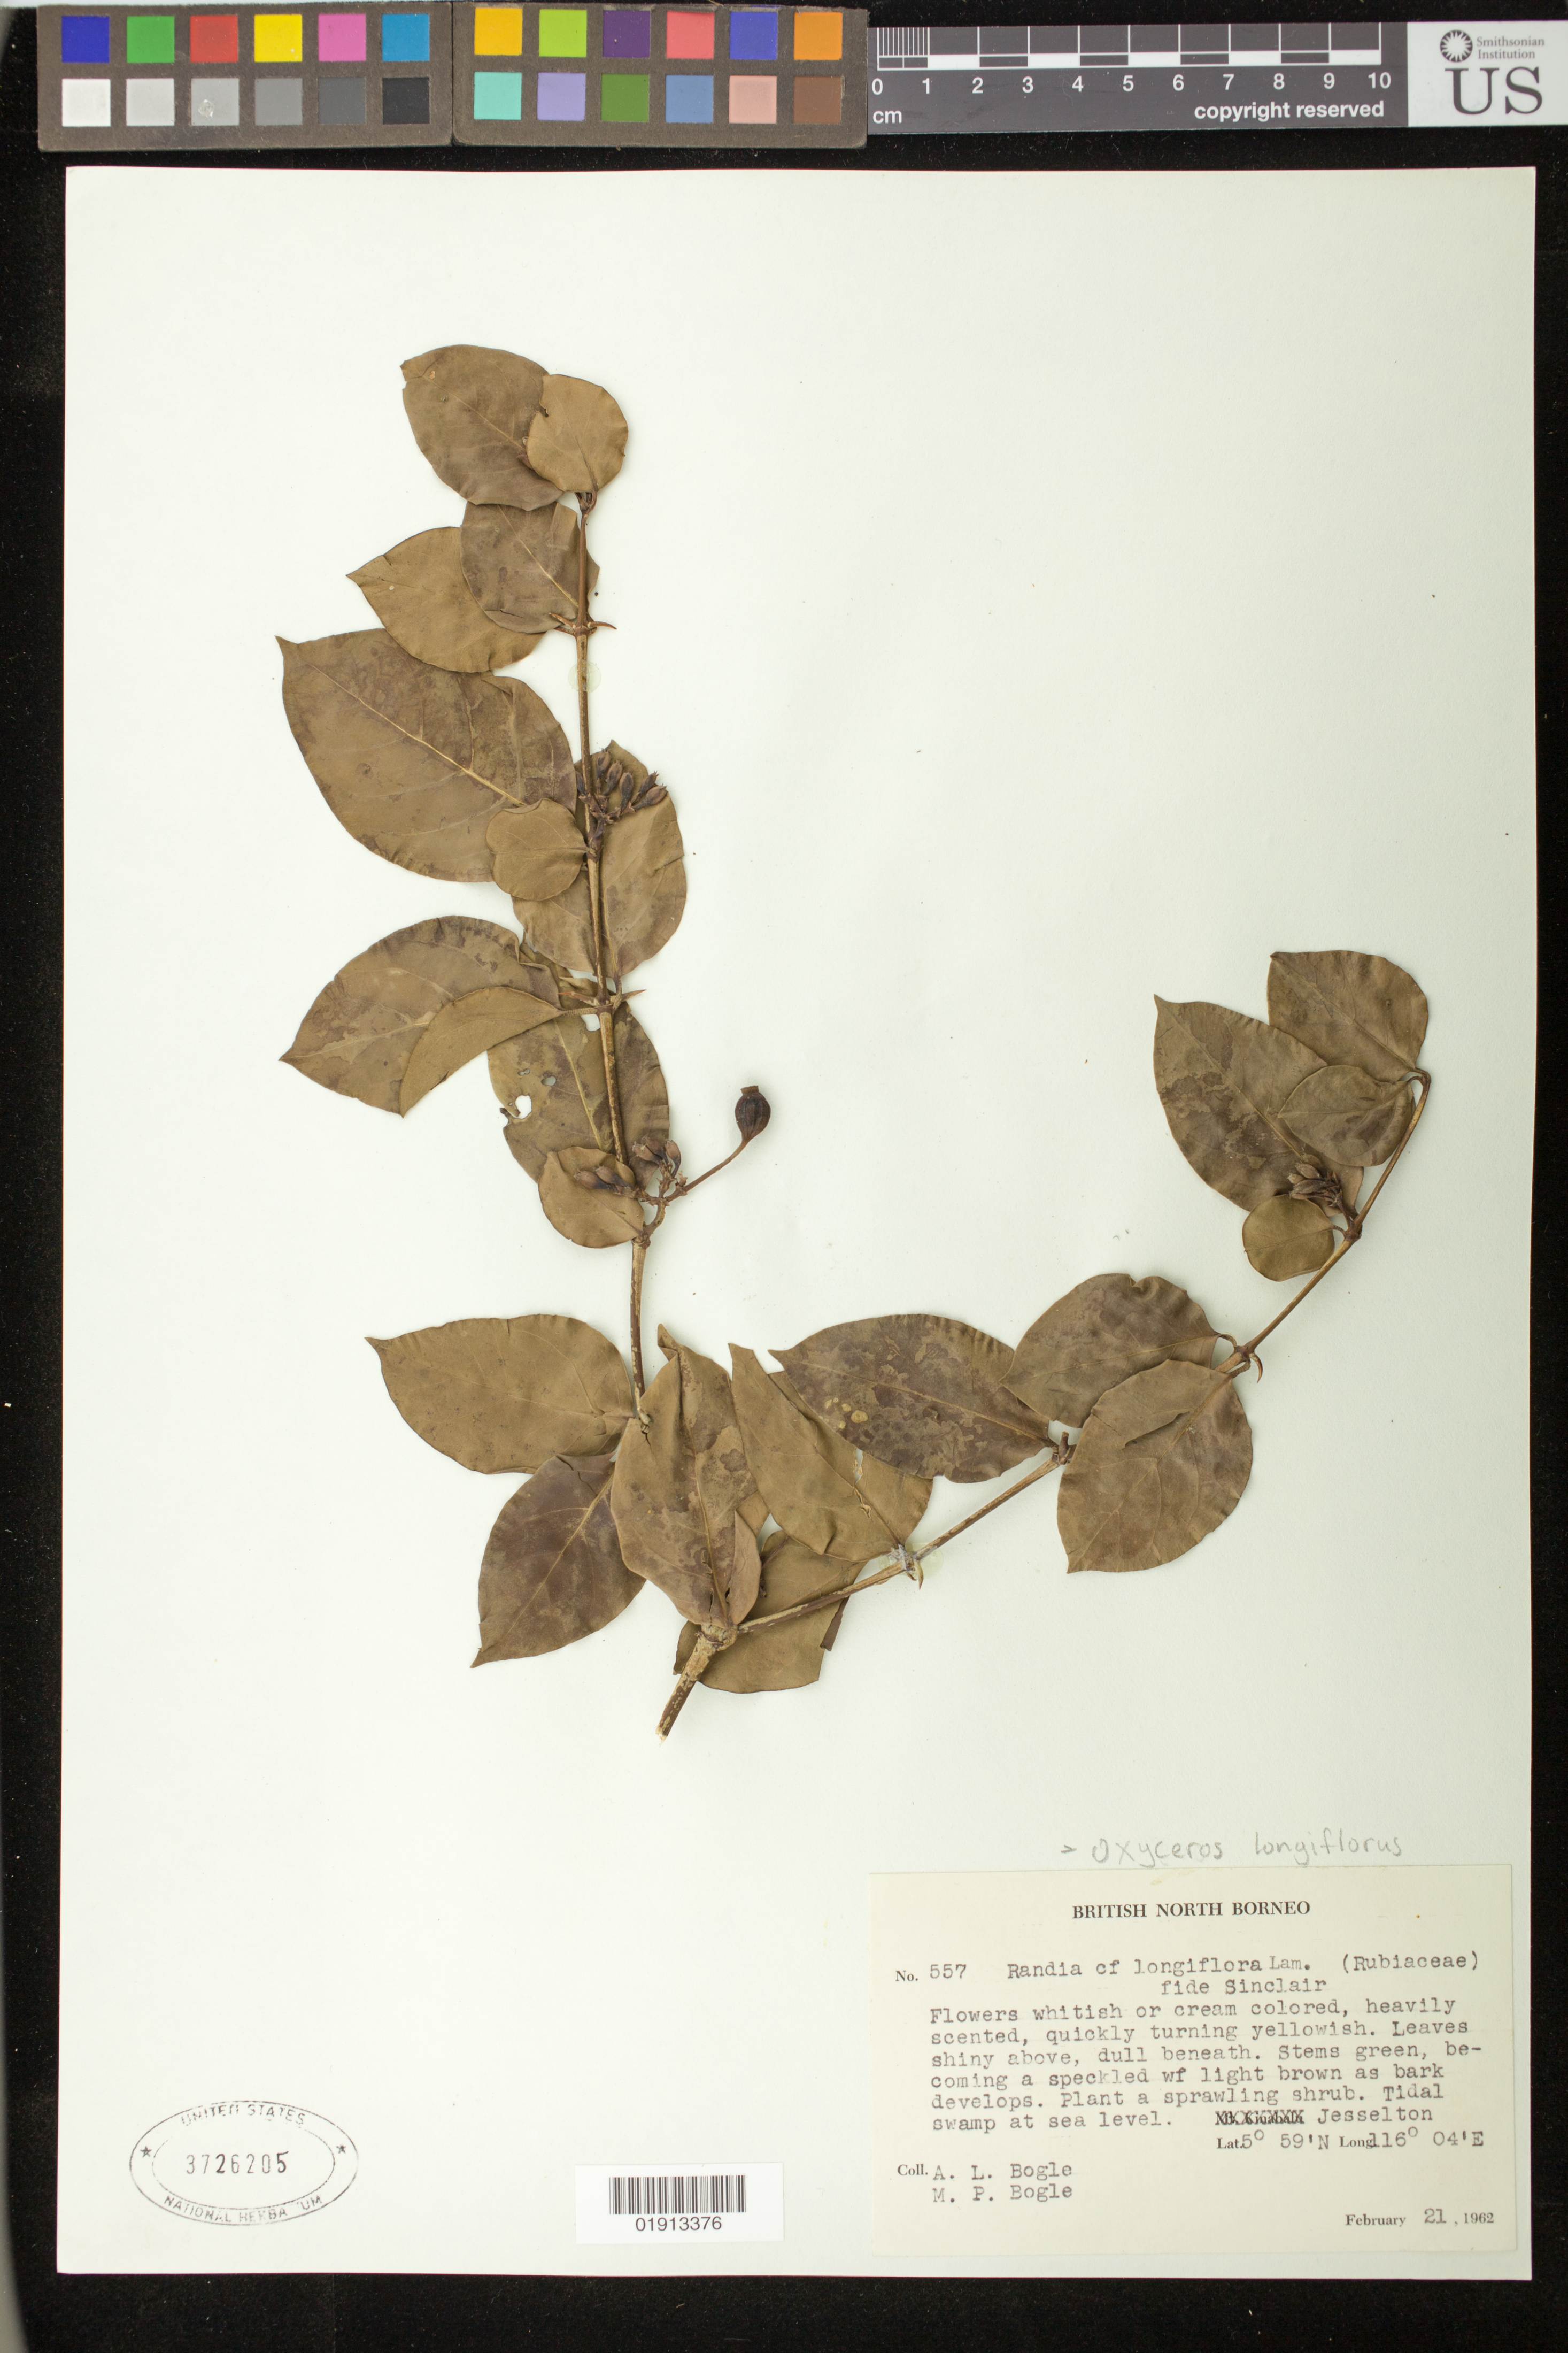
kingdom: Plantae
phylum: Tracheophyta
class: Magnoliopsida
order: Gentianales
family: Rubiaceae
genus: Oxyceros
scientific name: Oxyceros longiflora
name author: (Lam.) Yamaz.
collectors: Bogle, A.L. & M. Bogle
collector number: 557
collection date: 1962-02-21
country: Malaysia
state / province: Sabah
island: Borneo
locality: British North Borneo, Jesselton.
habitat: Tidal swamp.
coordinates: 5 59 N, 116 04 E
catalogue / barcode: US 3726205